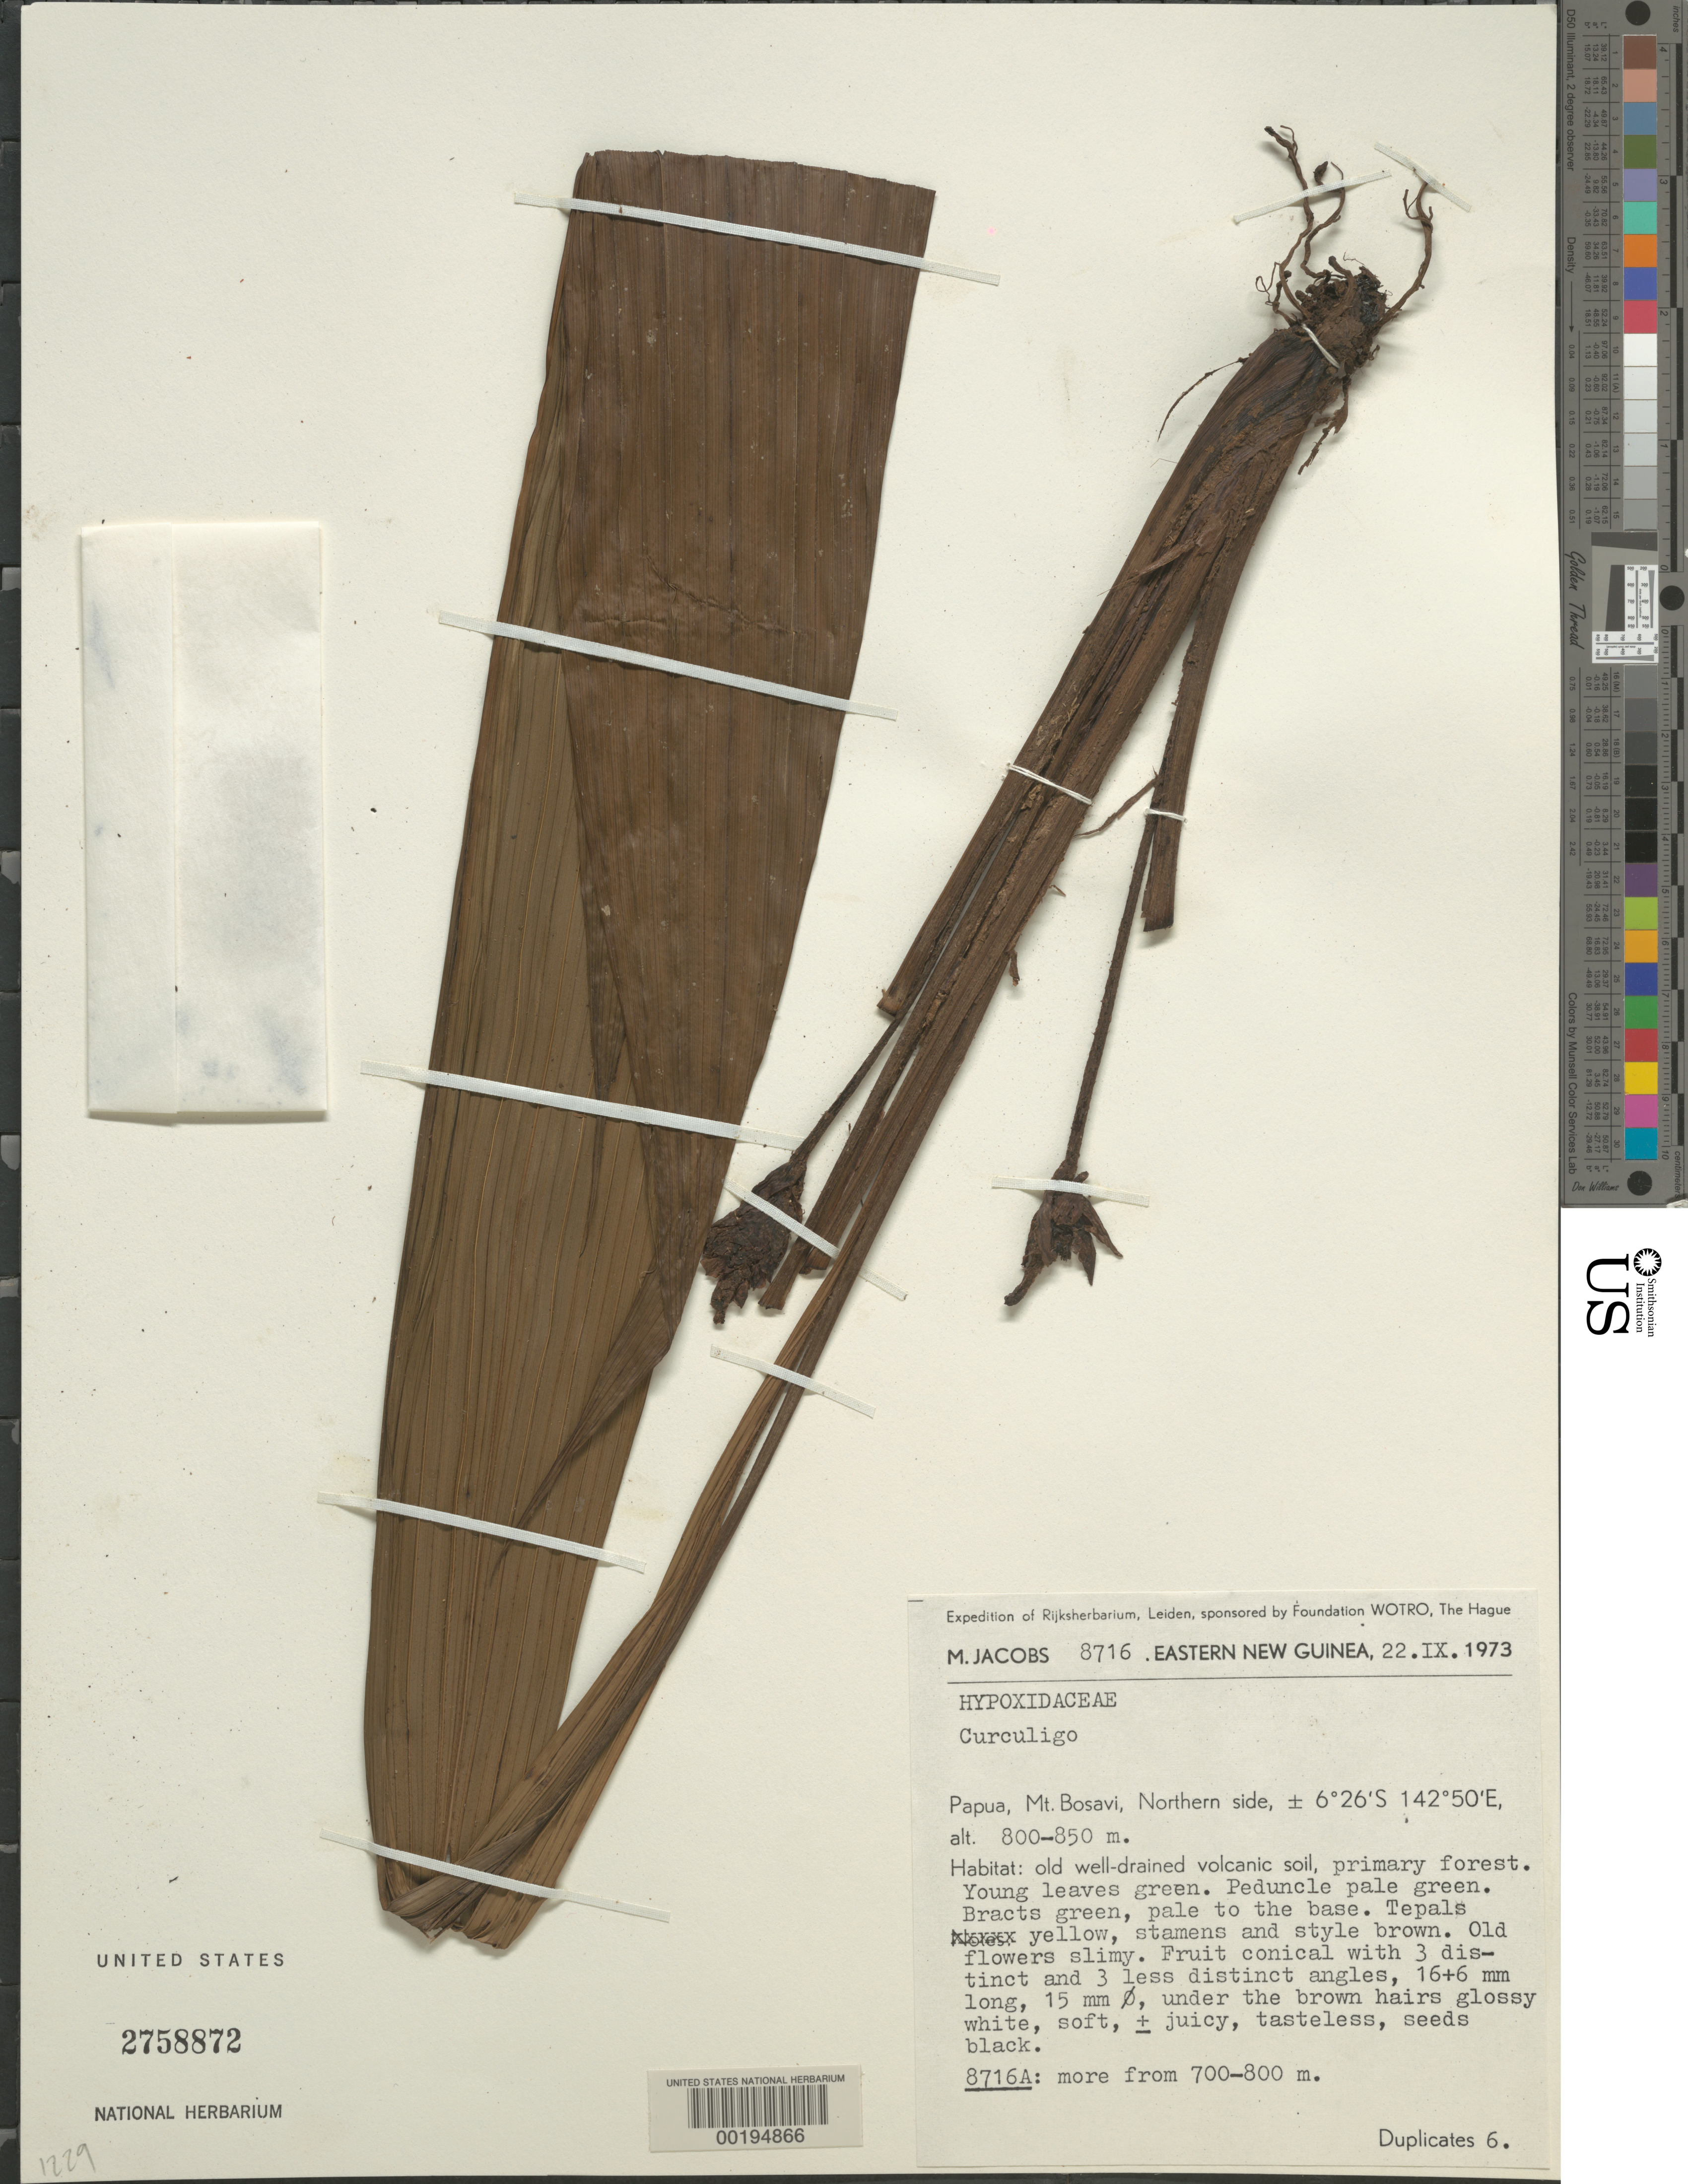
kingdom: Plantae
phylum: Tracheophyta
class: Liliopsida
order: Asparagales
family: Hypoxidaceae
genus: Curculigo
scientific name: Curculigo erecta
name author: Lauterb.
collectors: M. R. Jacobs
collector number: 8716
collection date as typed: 22 Sep 1973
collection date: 1973-09-22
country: Papua New Guinea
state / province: Southern Highlands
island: New Guinea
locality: Mt. bosavi, northern side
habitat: Old well drained volcanic soil, primary forest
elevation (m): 800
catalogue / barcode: US 2758872